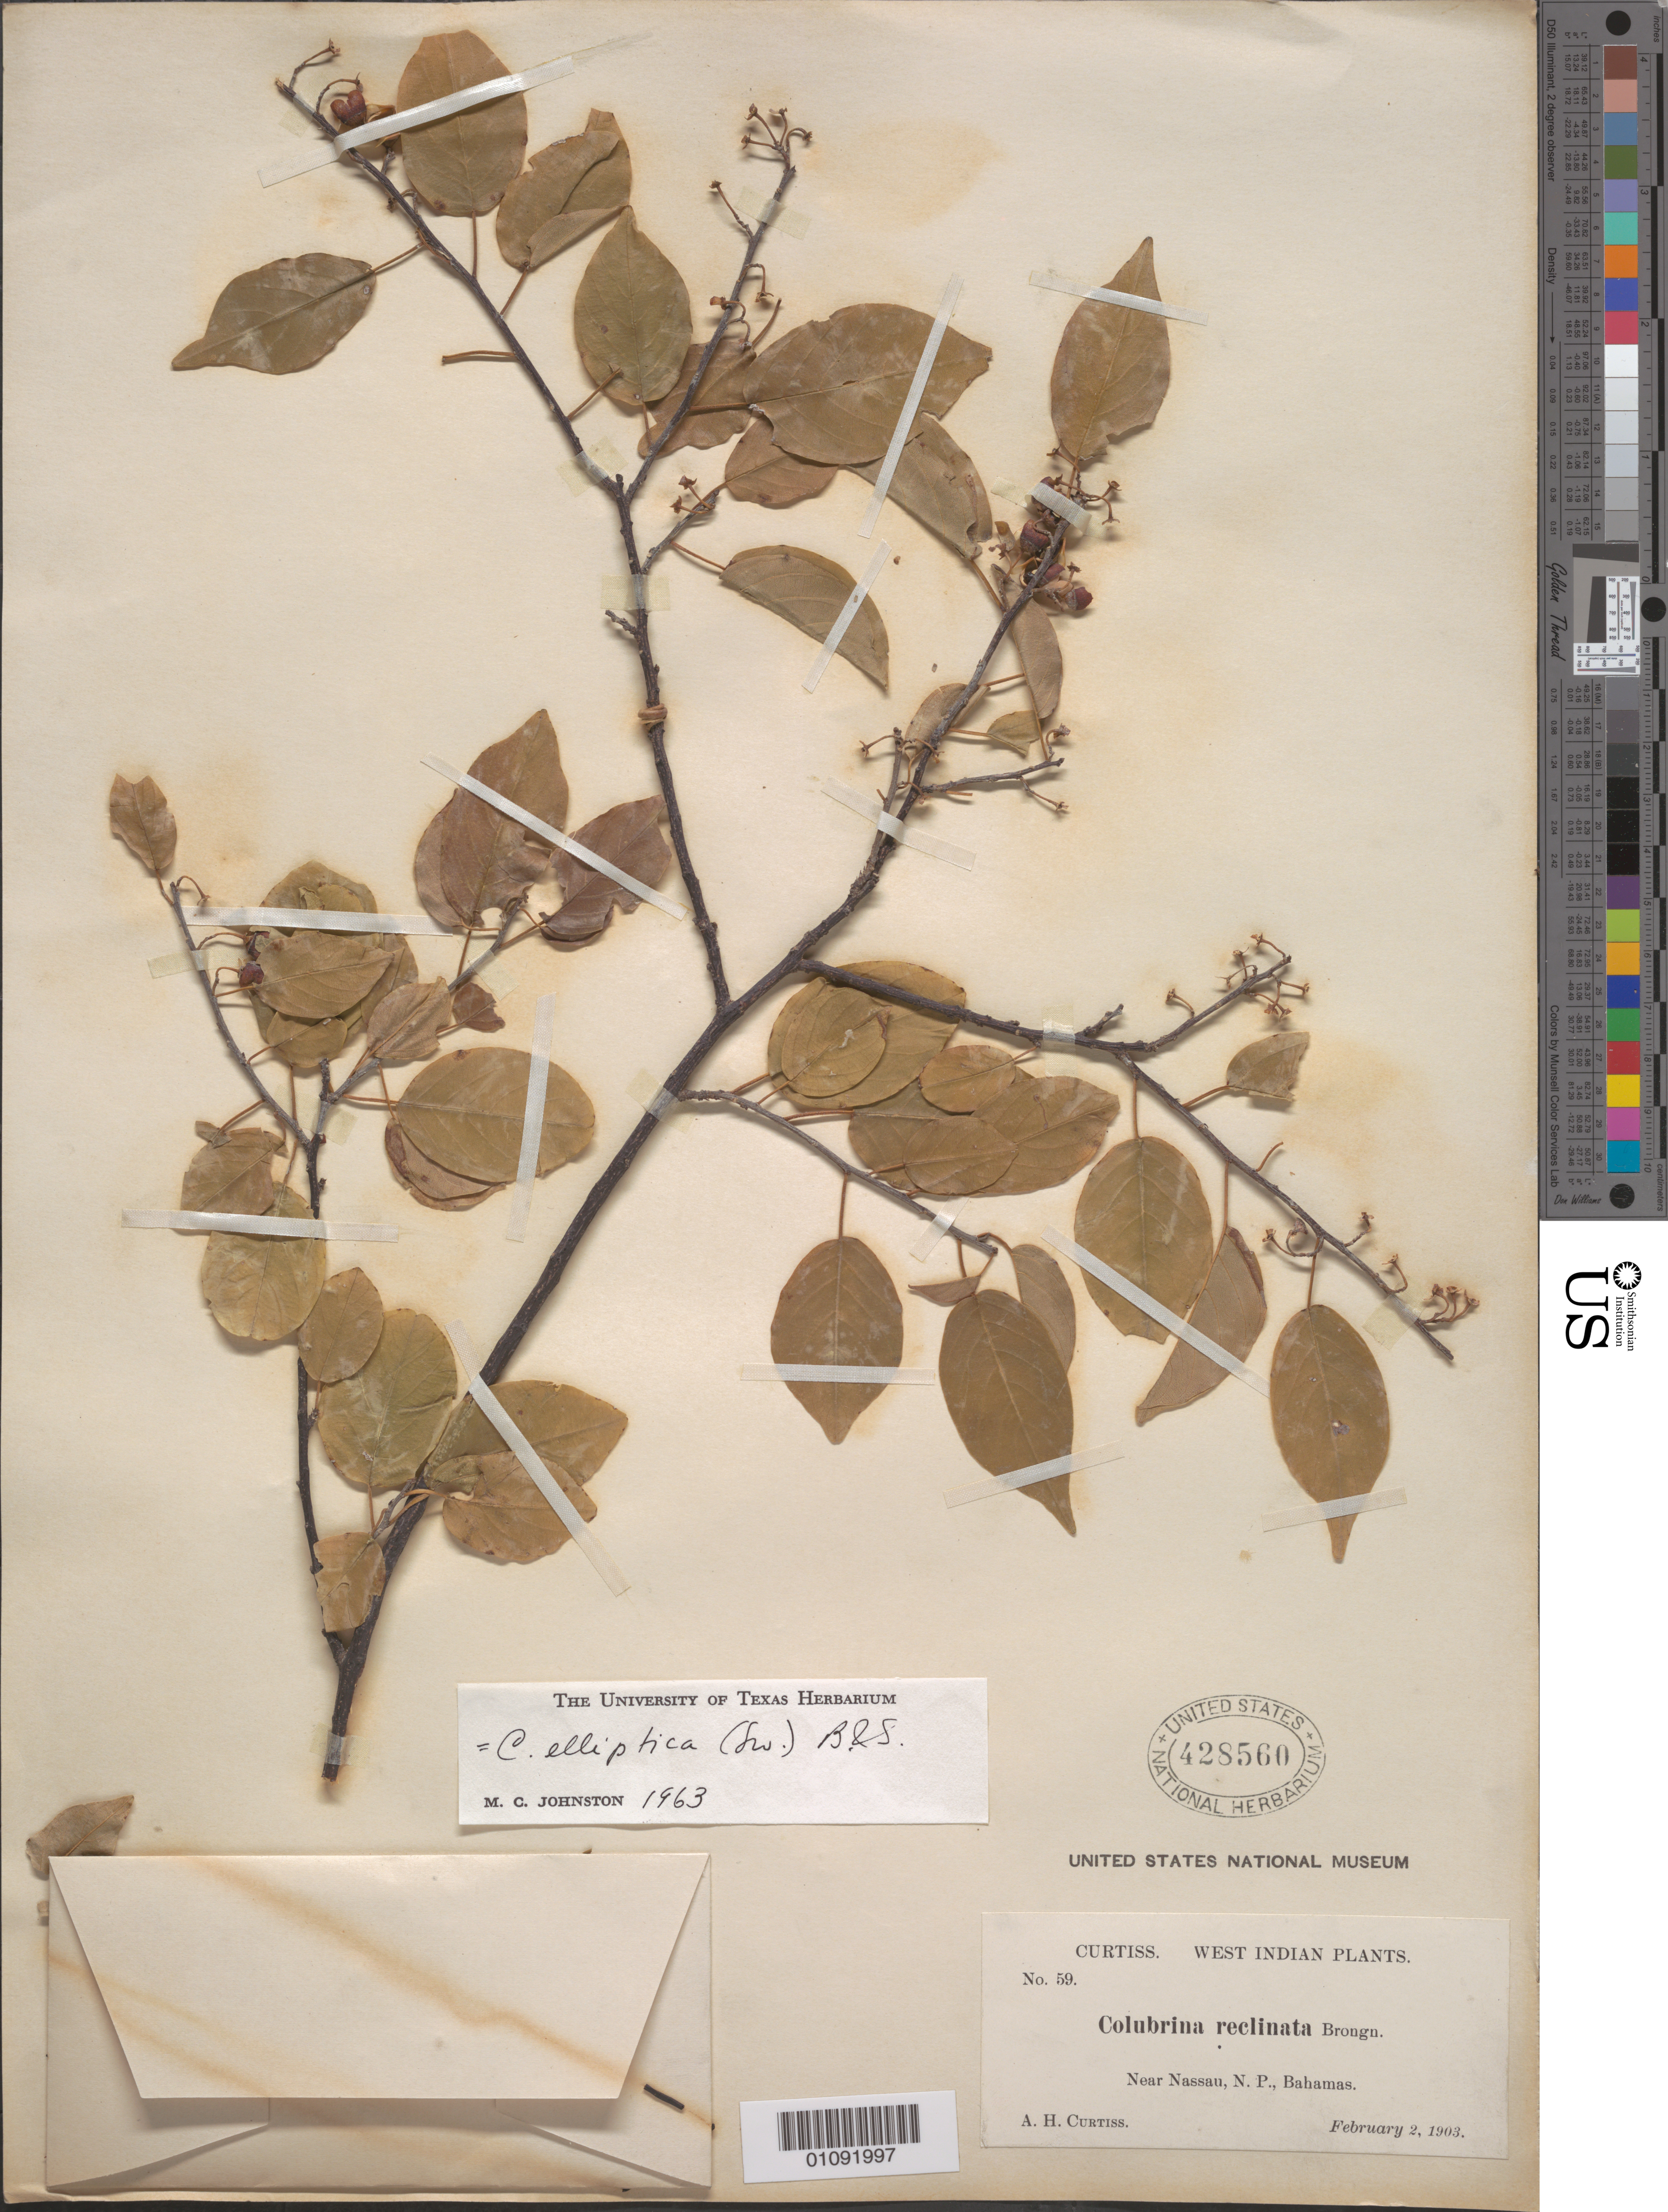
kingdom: Plantae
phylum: Tracheophyta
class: Magnoliopsida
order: Rosales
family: Rhamnaceae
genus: Colubrina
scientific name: Colubrina elliptica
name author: (Sw.) Brizicky & W.L. Stern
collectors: A. H. Curtiss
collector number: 59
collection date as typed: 02 Feb 1903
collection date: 1903-02-02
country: Bahamas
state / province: New Providence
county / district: Nassau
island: New Providence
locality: Near Nassau, N.P., Bahamas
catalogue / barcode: US 428560